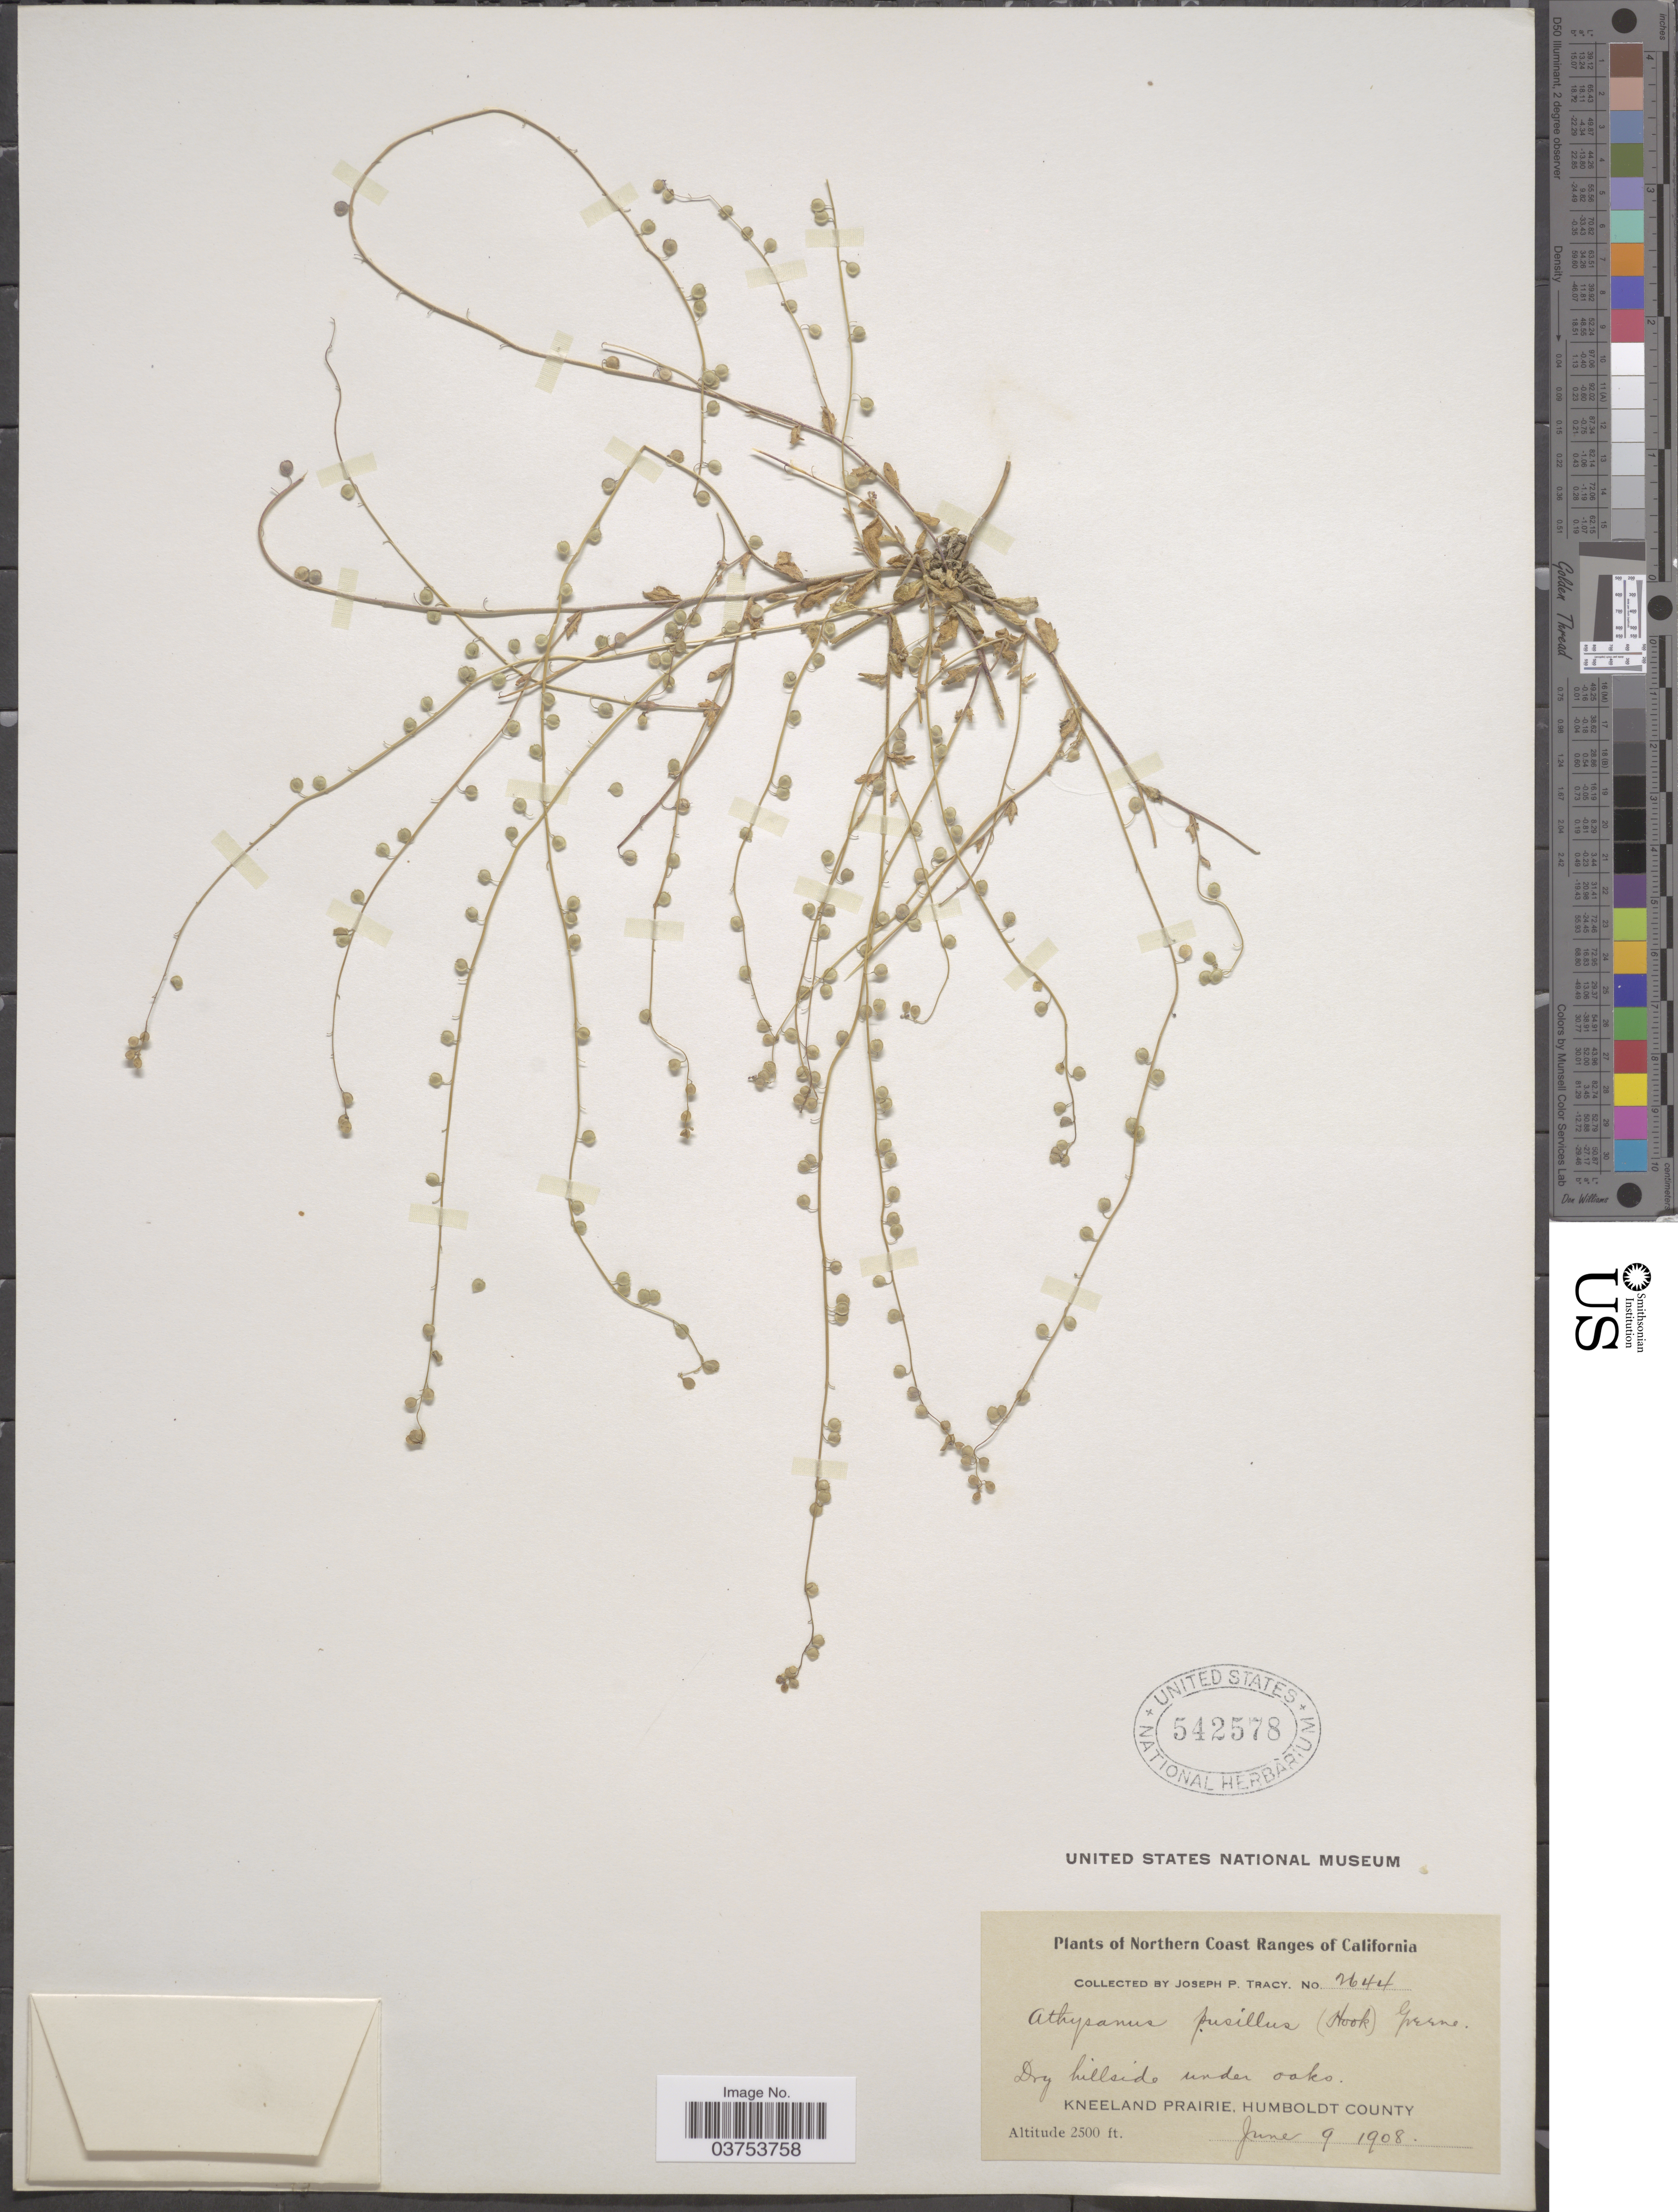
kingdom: Plantae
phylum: Tracheophyta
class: Magnoliopsida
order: Brassicales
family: Brassicaceae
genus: Athysanus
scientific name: Athysanus pusillus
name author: (Hook.) Greene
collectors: J. Tracy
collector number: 2644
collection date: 1908-06-09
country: United States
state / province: California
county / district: Humboldt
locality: Northern Coast Ranges of California. Kneeland Prairie, Humboldt County.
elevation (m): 762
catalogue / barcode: US 542578